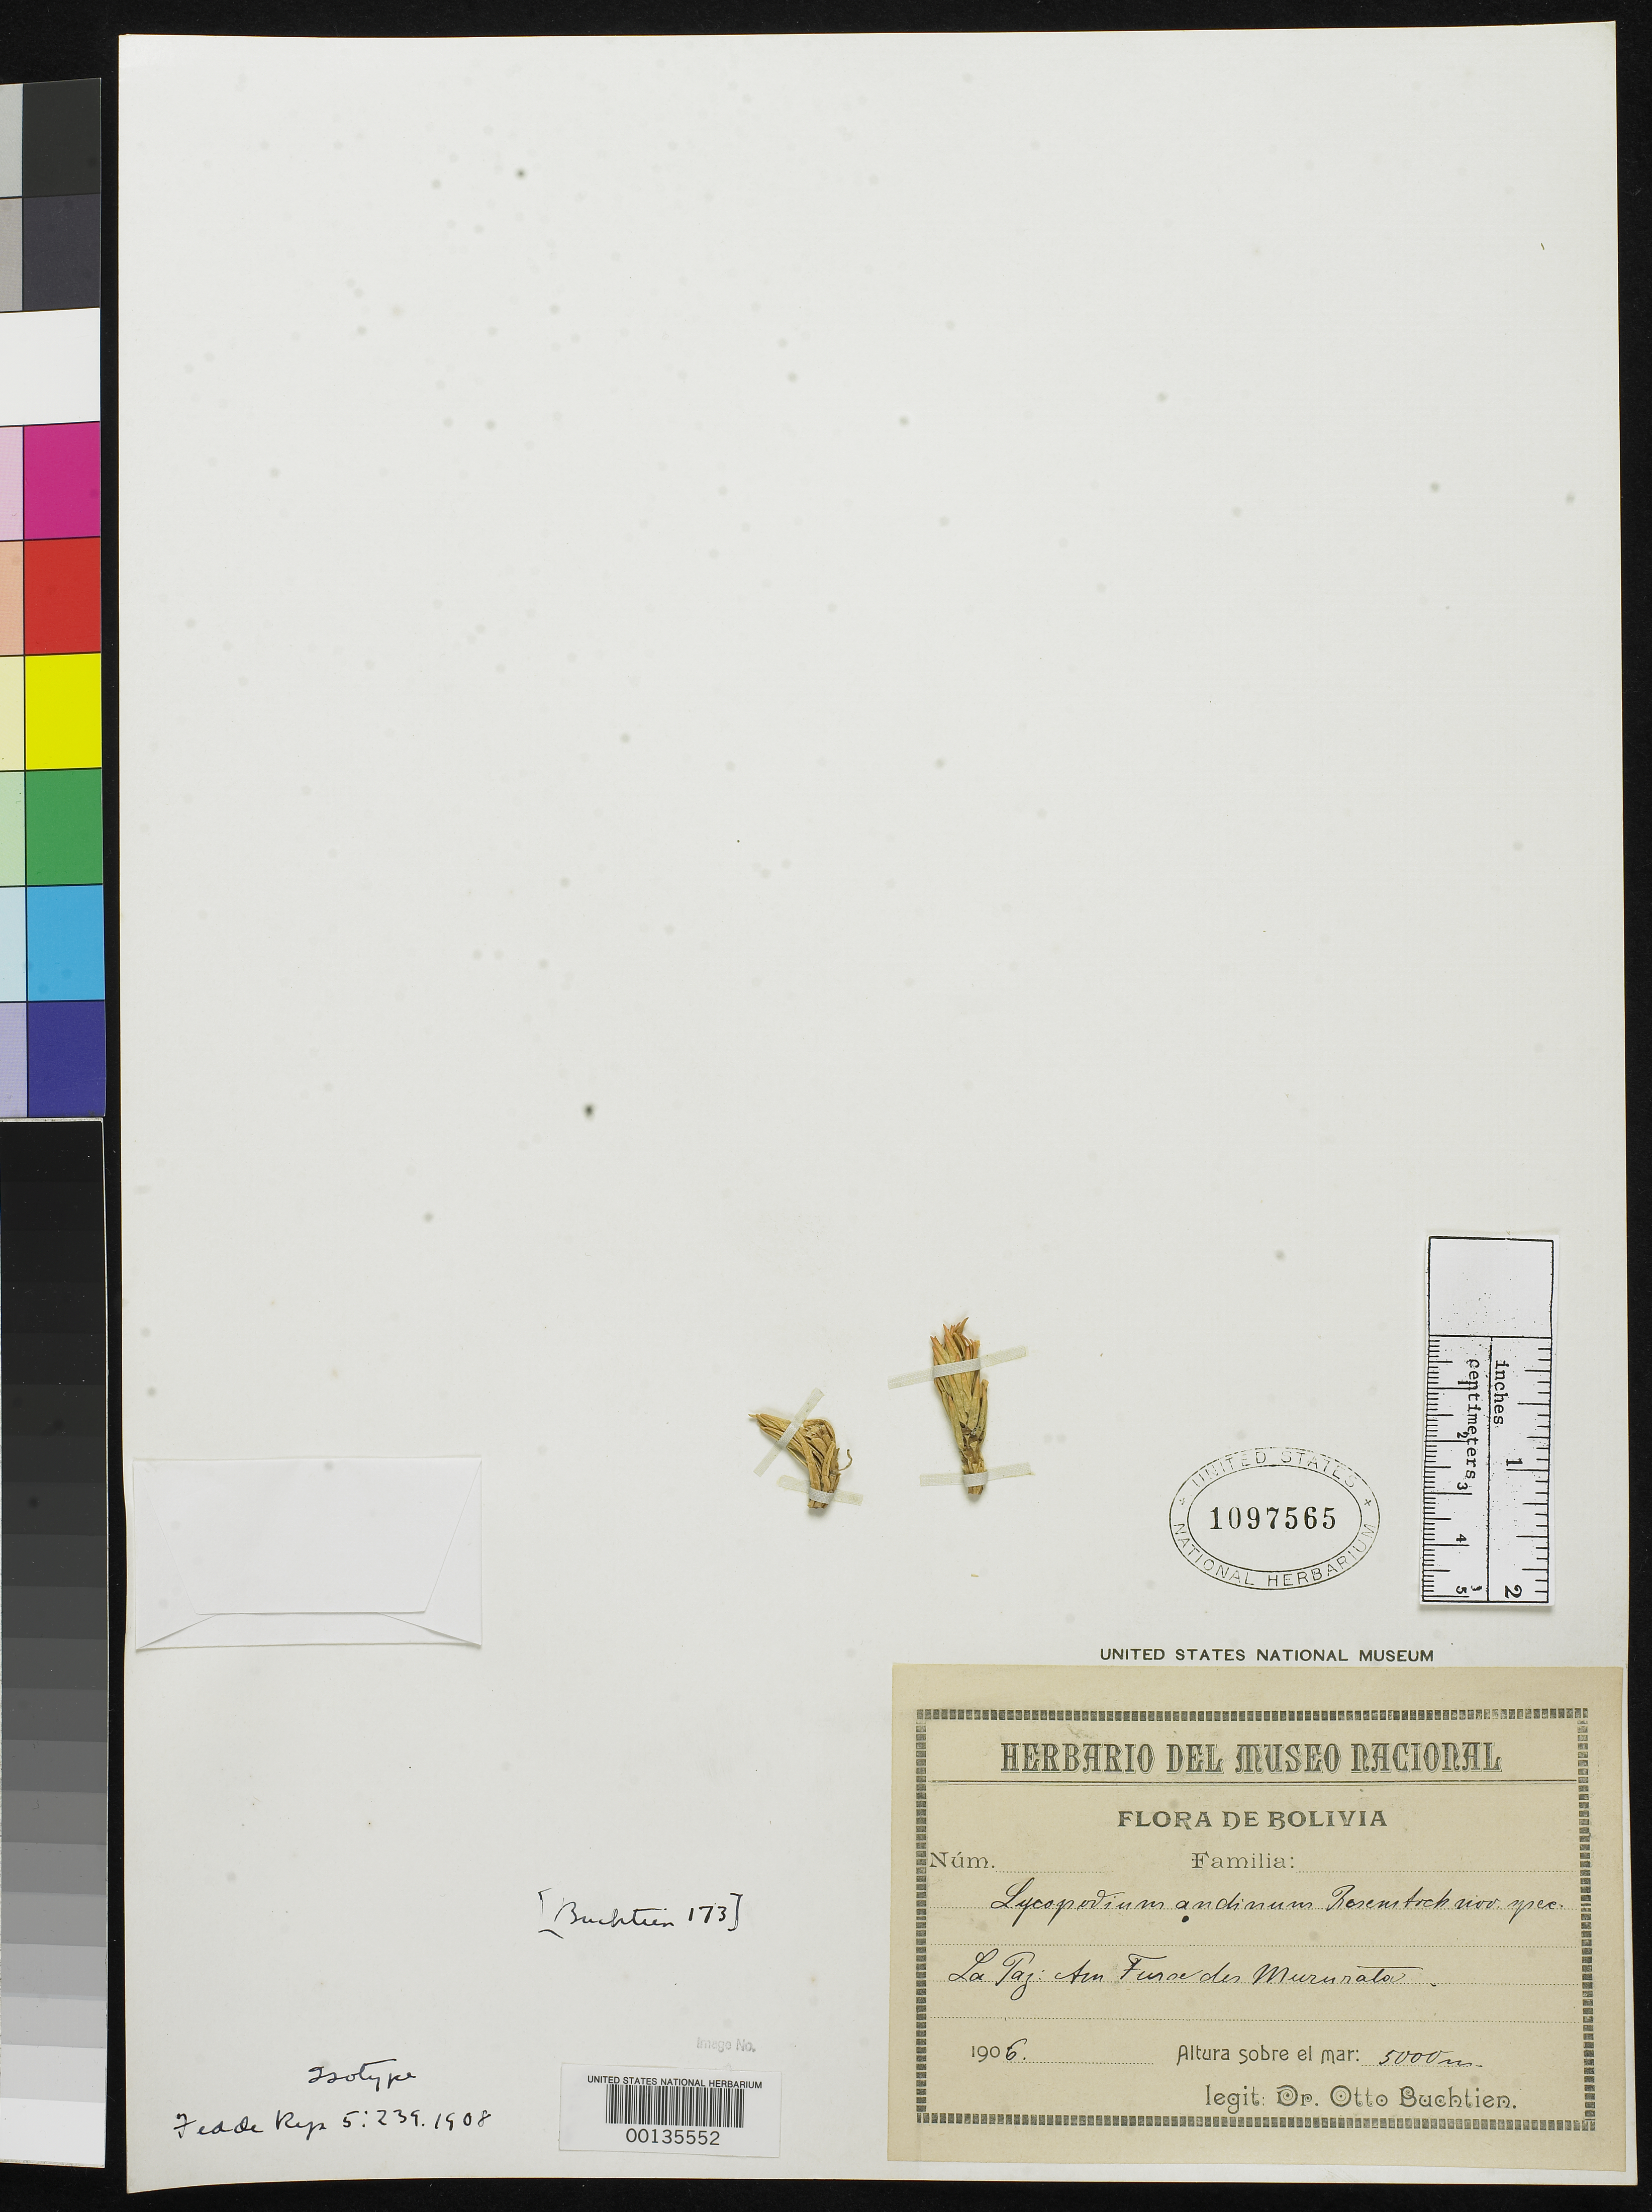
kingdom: Plantae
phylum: Tracheophyta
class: Lycopodiopsida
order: Lycopodiales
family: Lycopodiaceae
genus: Lycopodium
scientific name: Lycopodium andinum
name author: Rosenst.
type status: Isotype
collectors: O. Buchtien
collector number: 173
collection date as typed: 23 Sep 1906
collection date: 1906-09-23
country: Bolivia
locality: Mts. Murusata, 40 km of La Paz.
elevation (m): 5000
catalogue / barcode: US 1097565